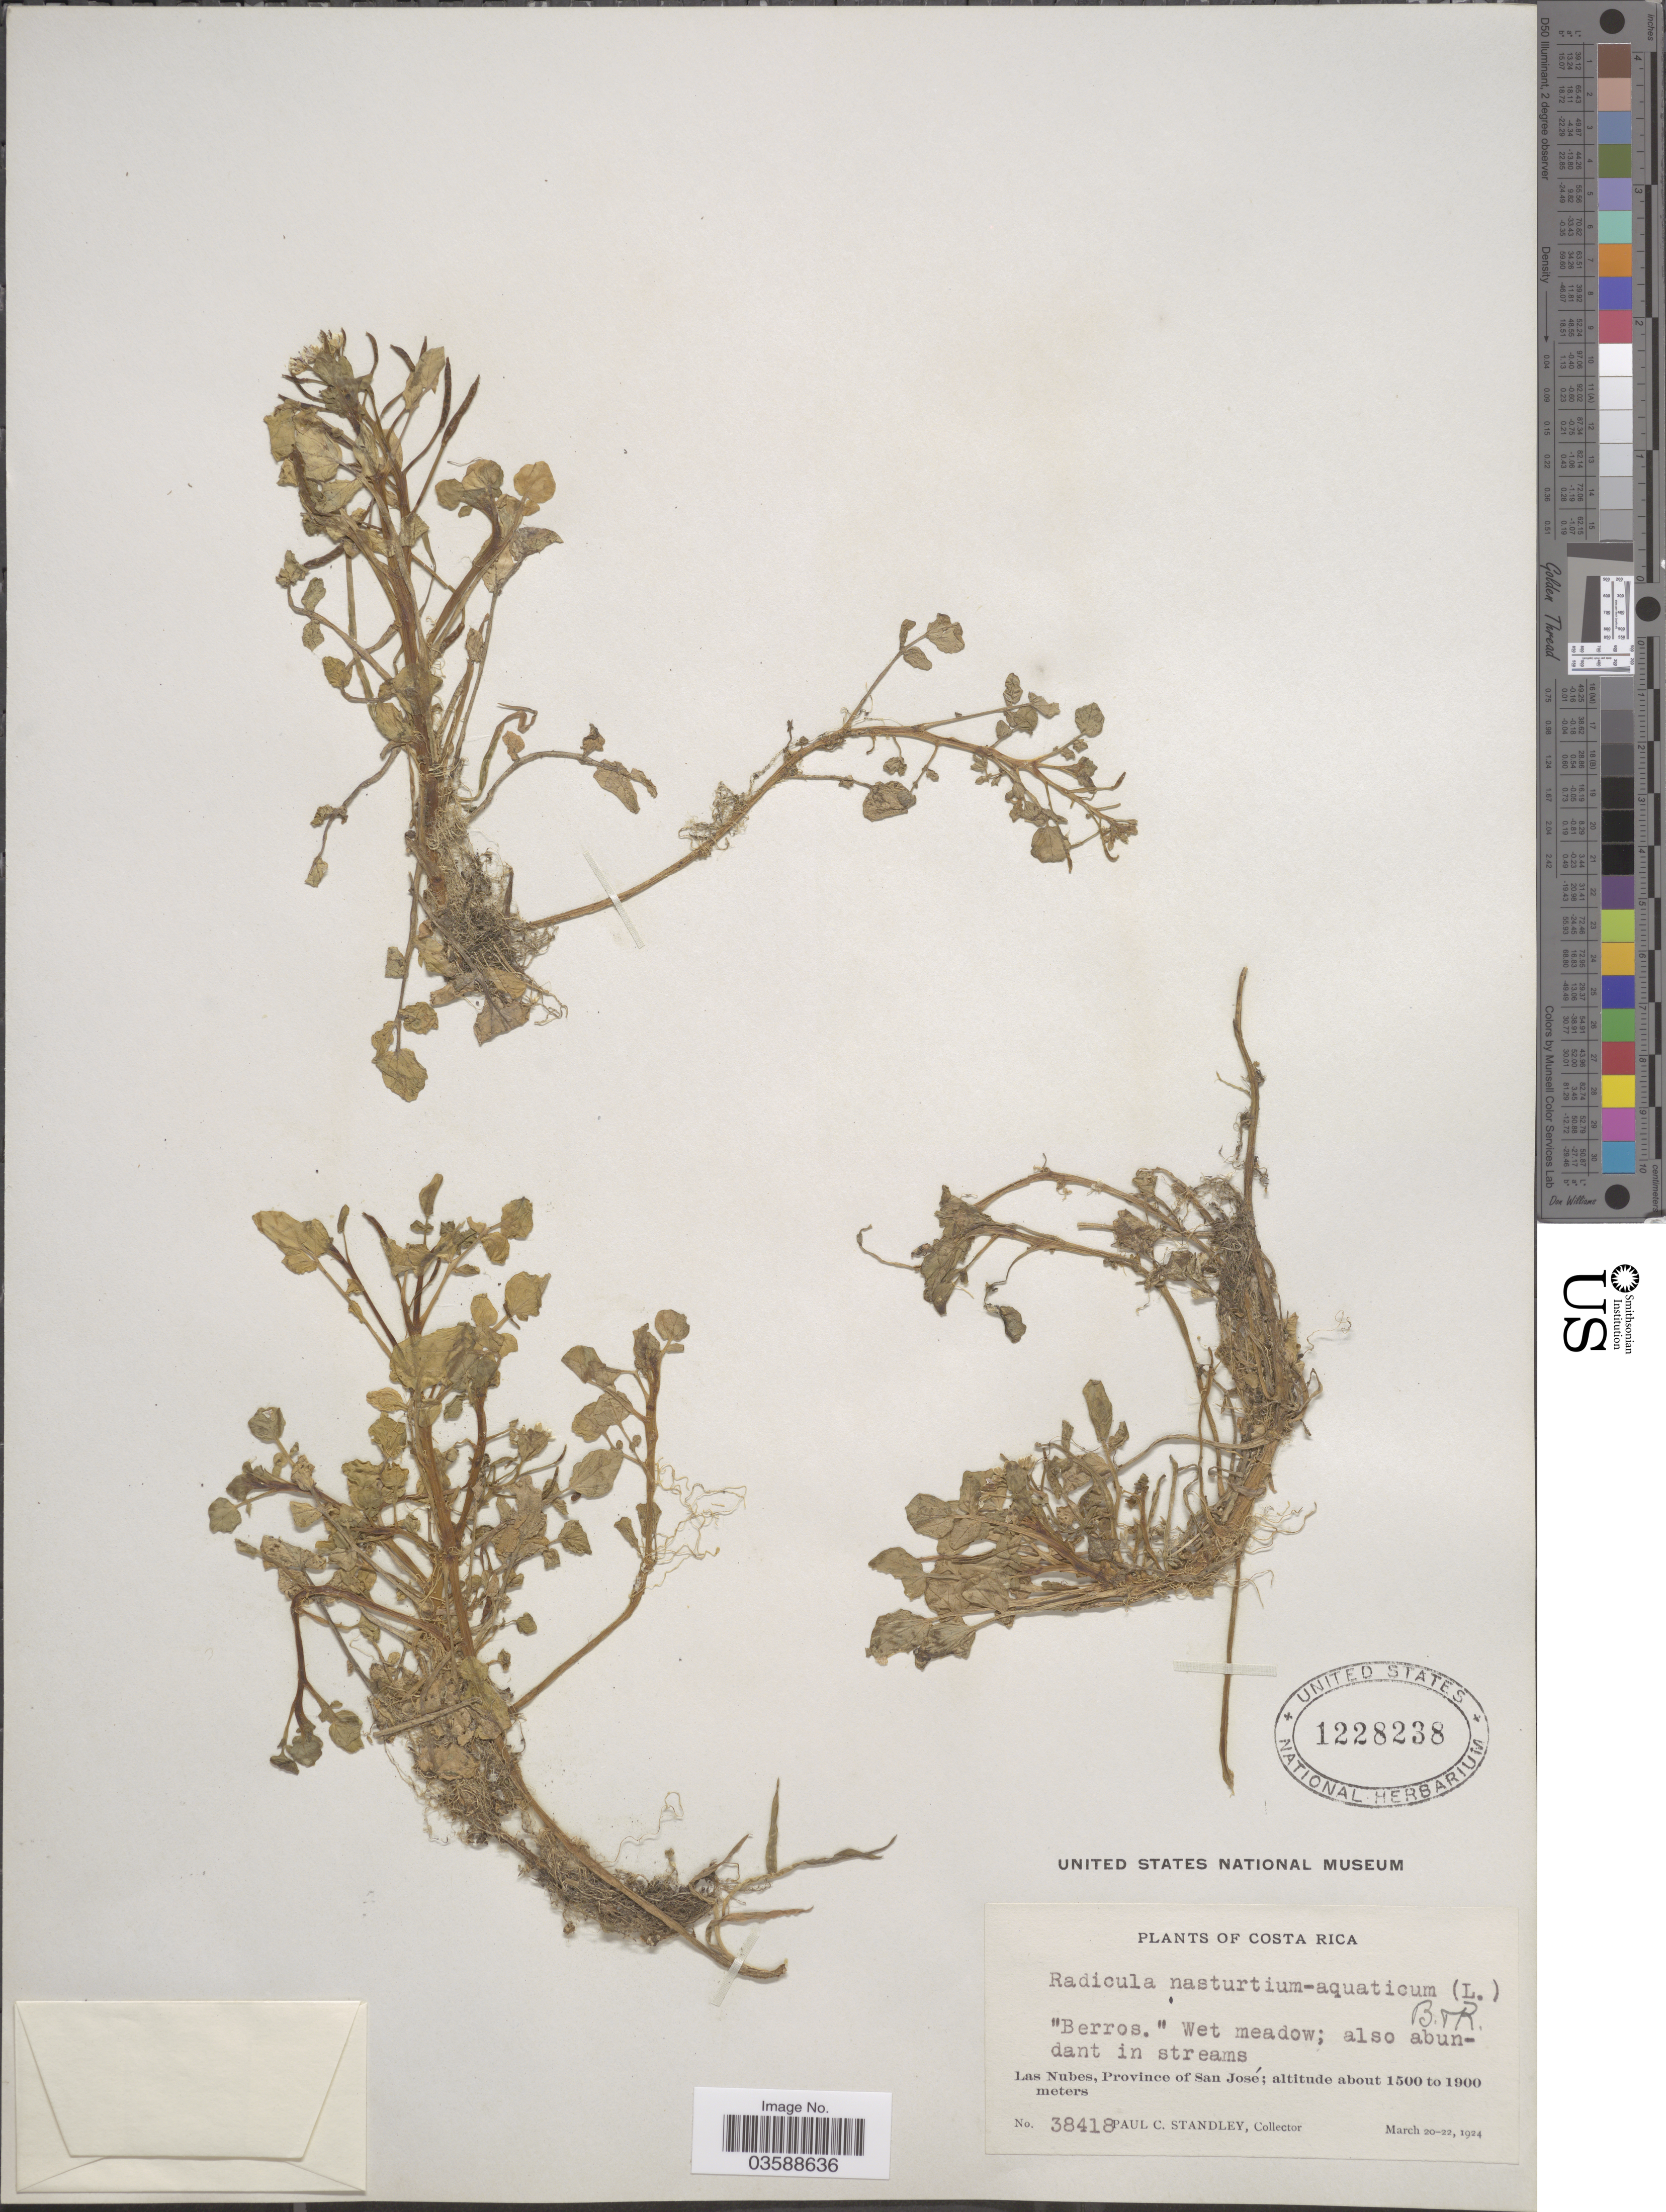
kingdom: Plantae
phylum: Tracheophyta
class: Magnoliopsida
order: Brassicales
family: Brassicaceae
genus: Nasturtium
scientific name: Nasturtium officinale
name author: R. Br.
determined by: Strong, M. T., (US), Smithsonian Institution - National Museum of Natural History (UNITED STATES)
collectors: P. C. Standley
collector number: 38418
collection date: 1924-03-20/1924-03-22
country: Costa Rica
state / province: San José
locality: Las Nubes.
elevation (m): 1500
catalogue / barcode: US 1228238